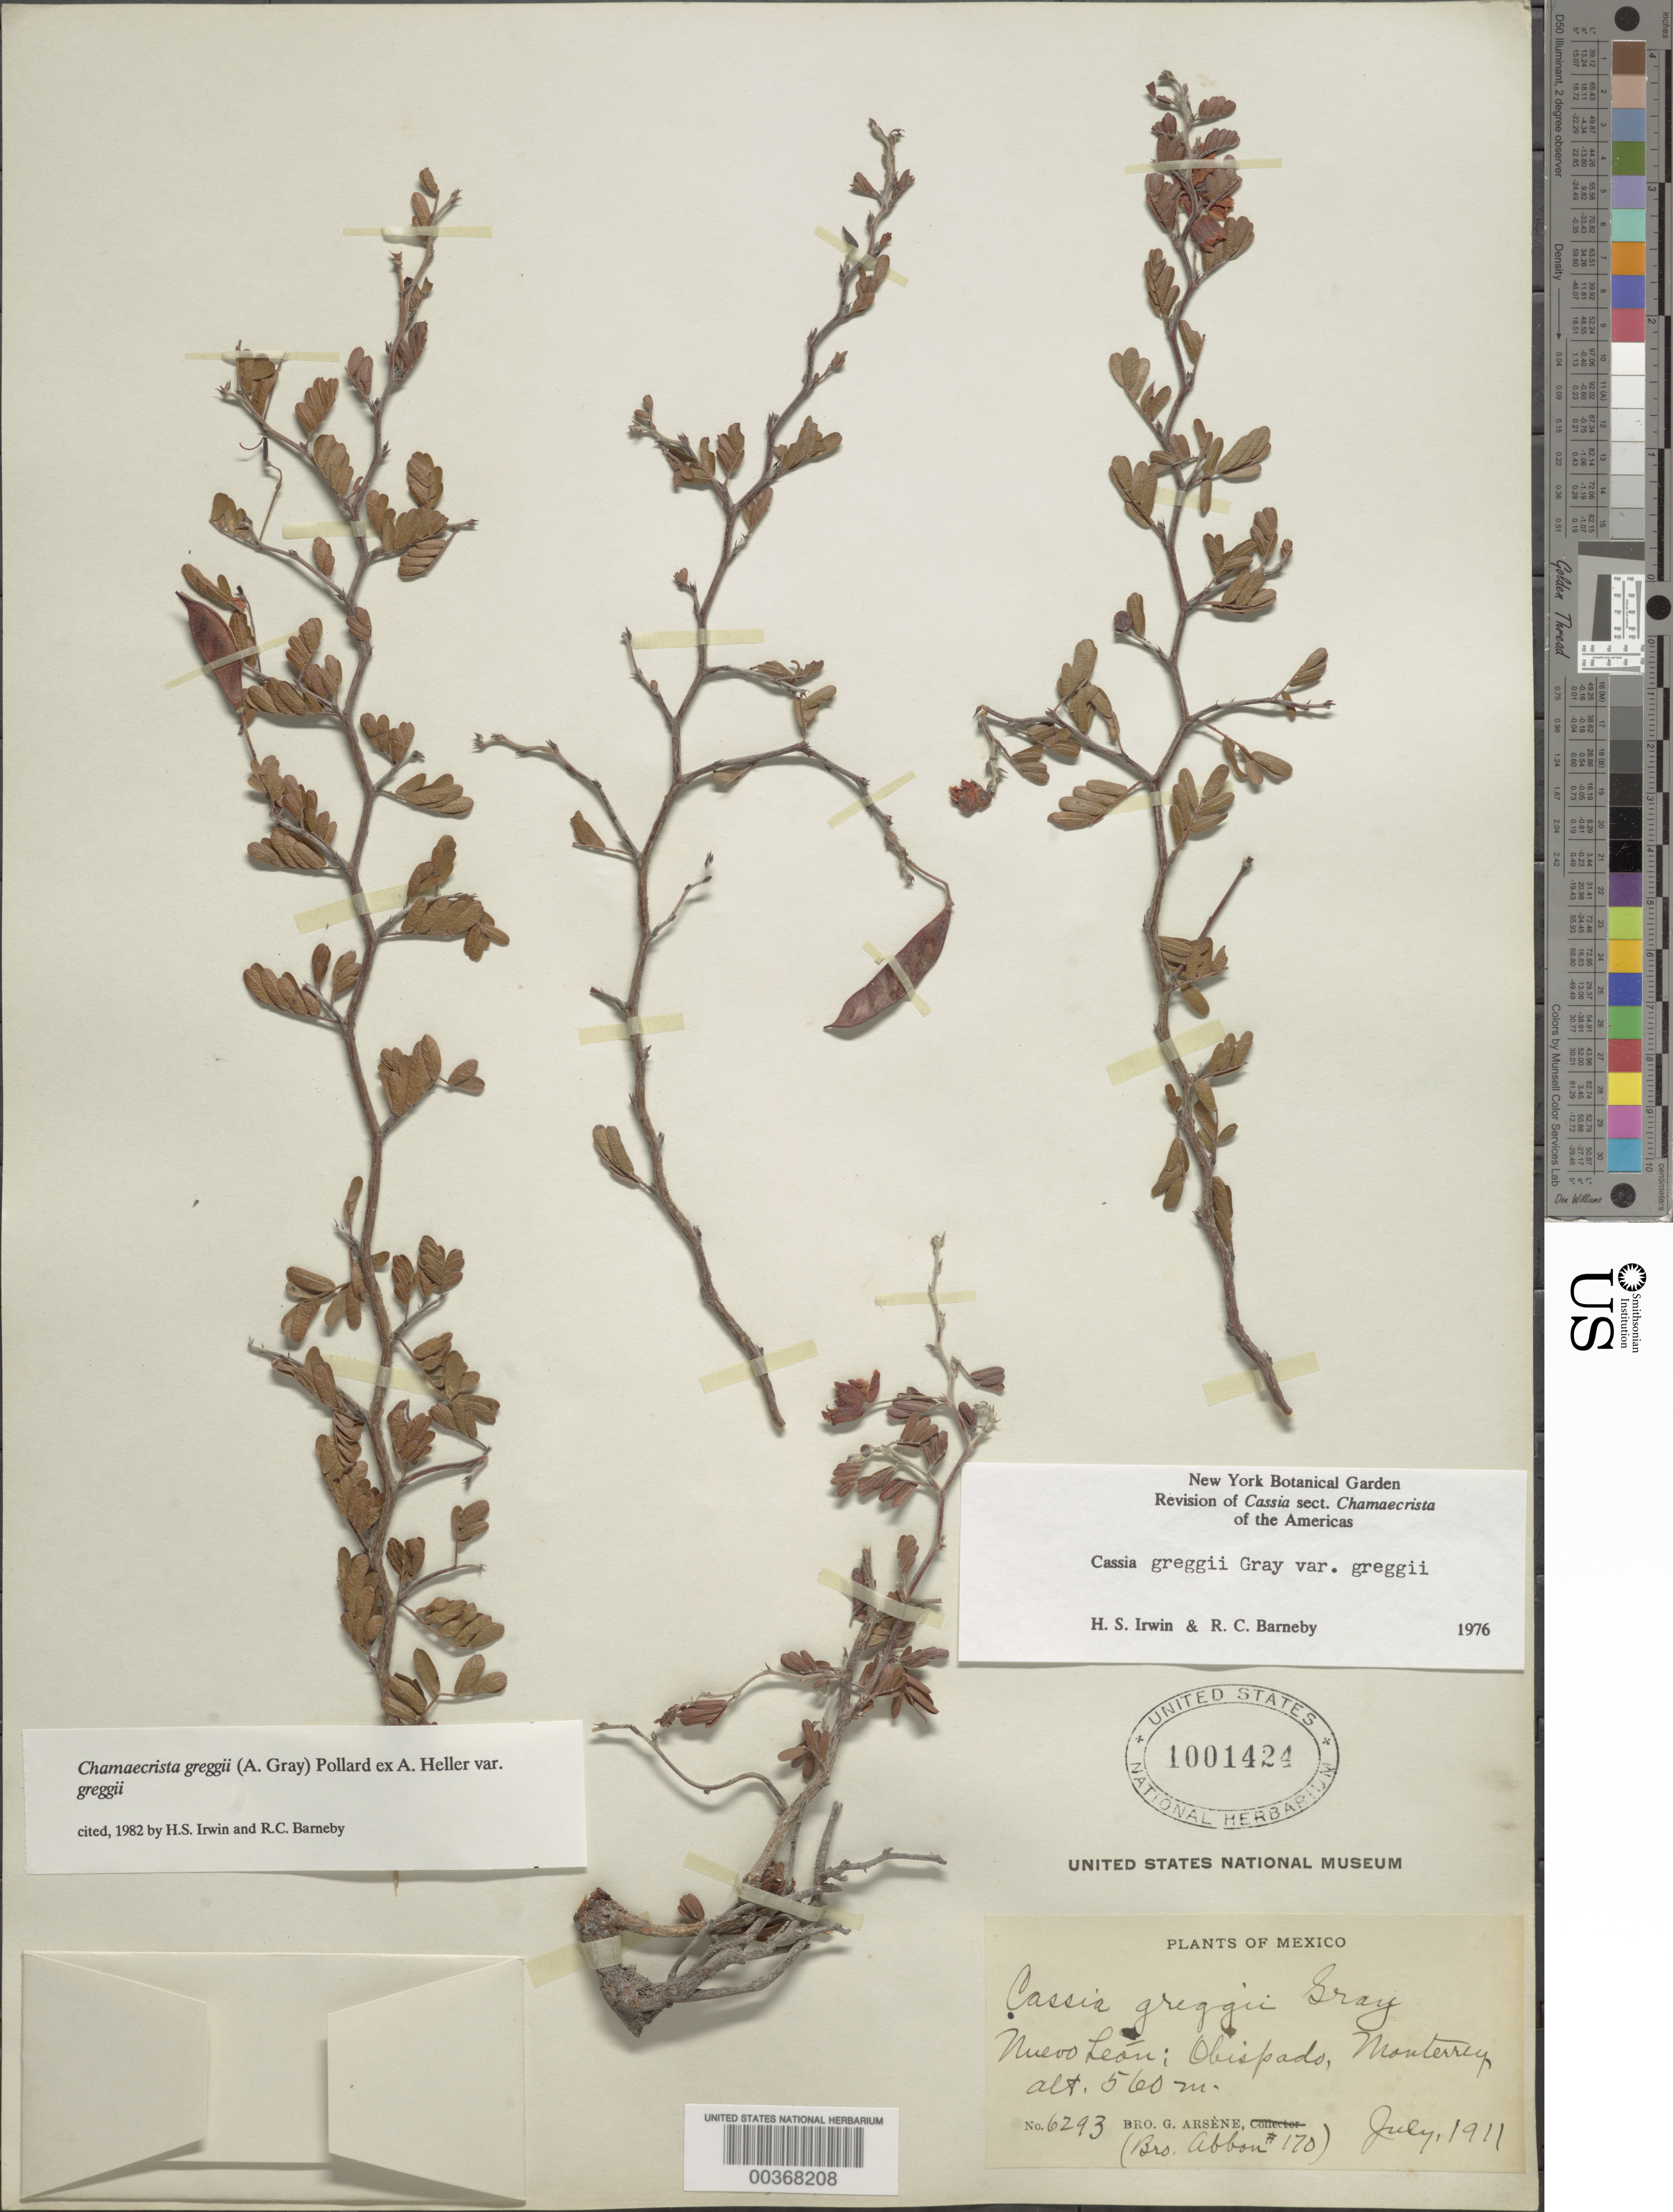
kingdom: Plantae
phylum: Tracheophyta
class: Magnoliopsida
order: Fabales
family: Fabaceae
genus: Chamaecrista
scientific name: Chamaecrista greggii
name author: (A. Gray) Pollard ex A. Heller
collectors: Bro. G. Arsène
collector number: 6293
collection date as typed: Jul 1911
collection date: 1911-07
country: Mexico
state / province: Nuevo León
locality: Obispado, Monterrey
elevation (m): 560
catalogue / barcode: US 1001424